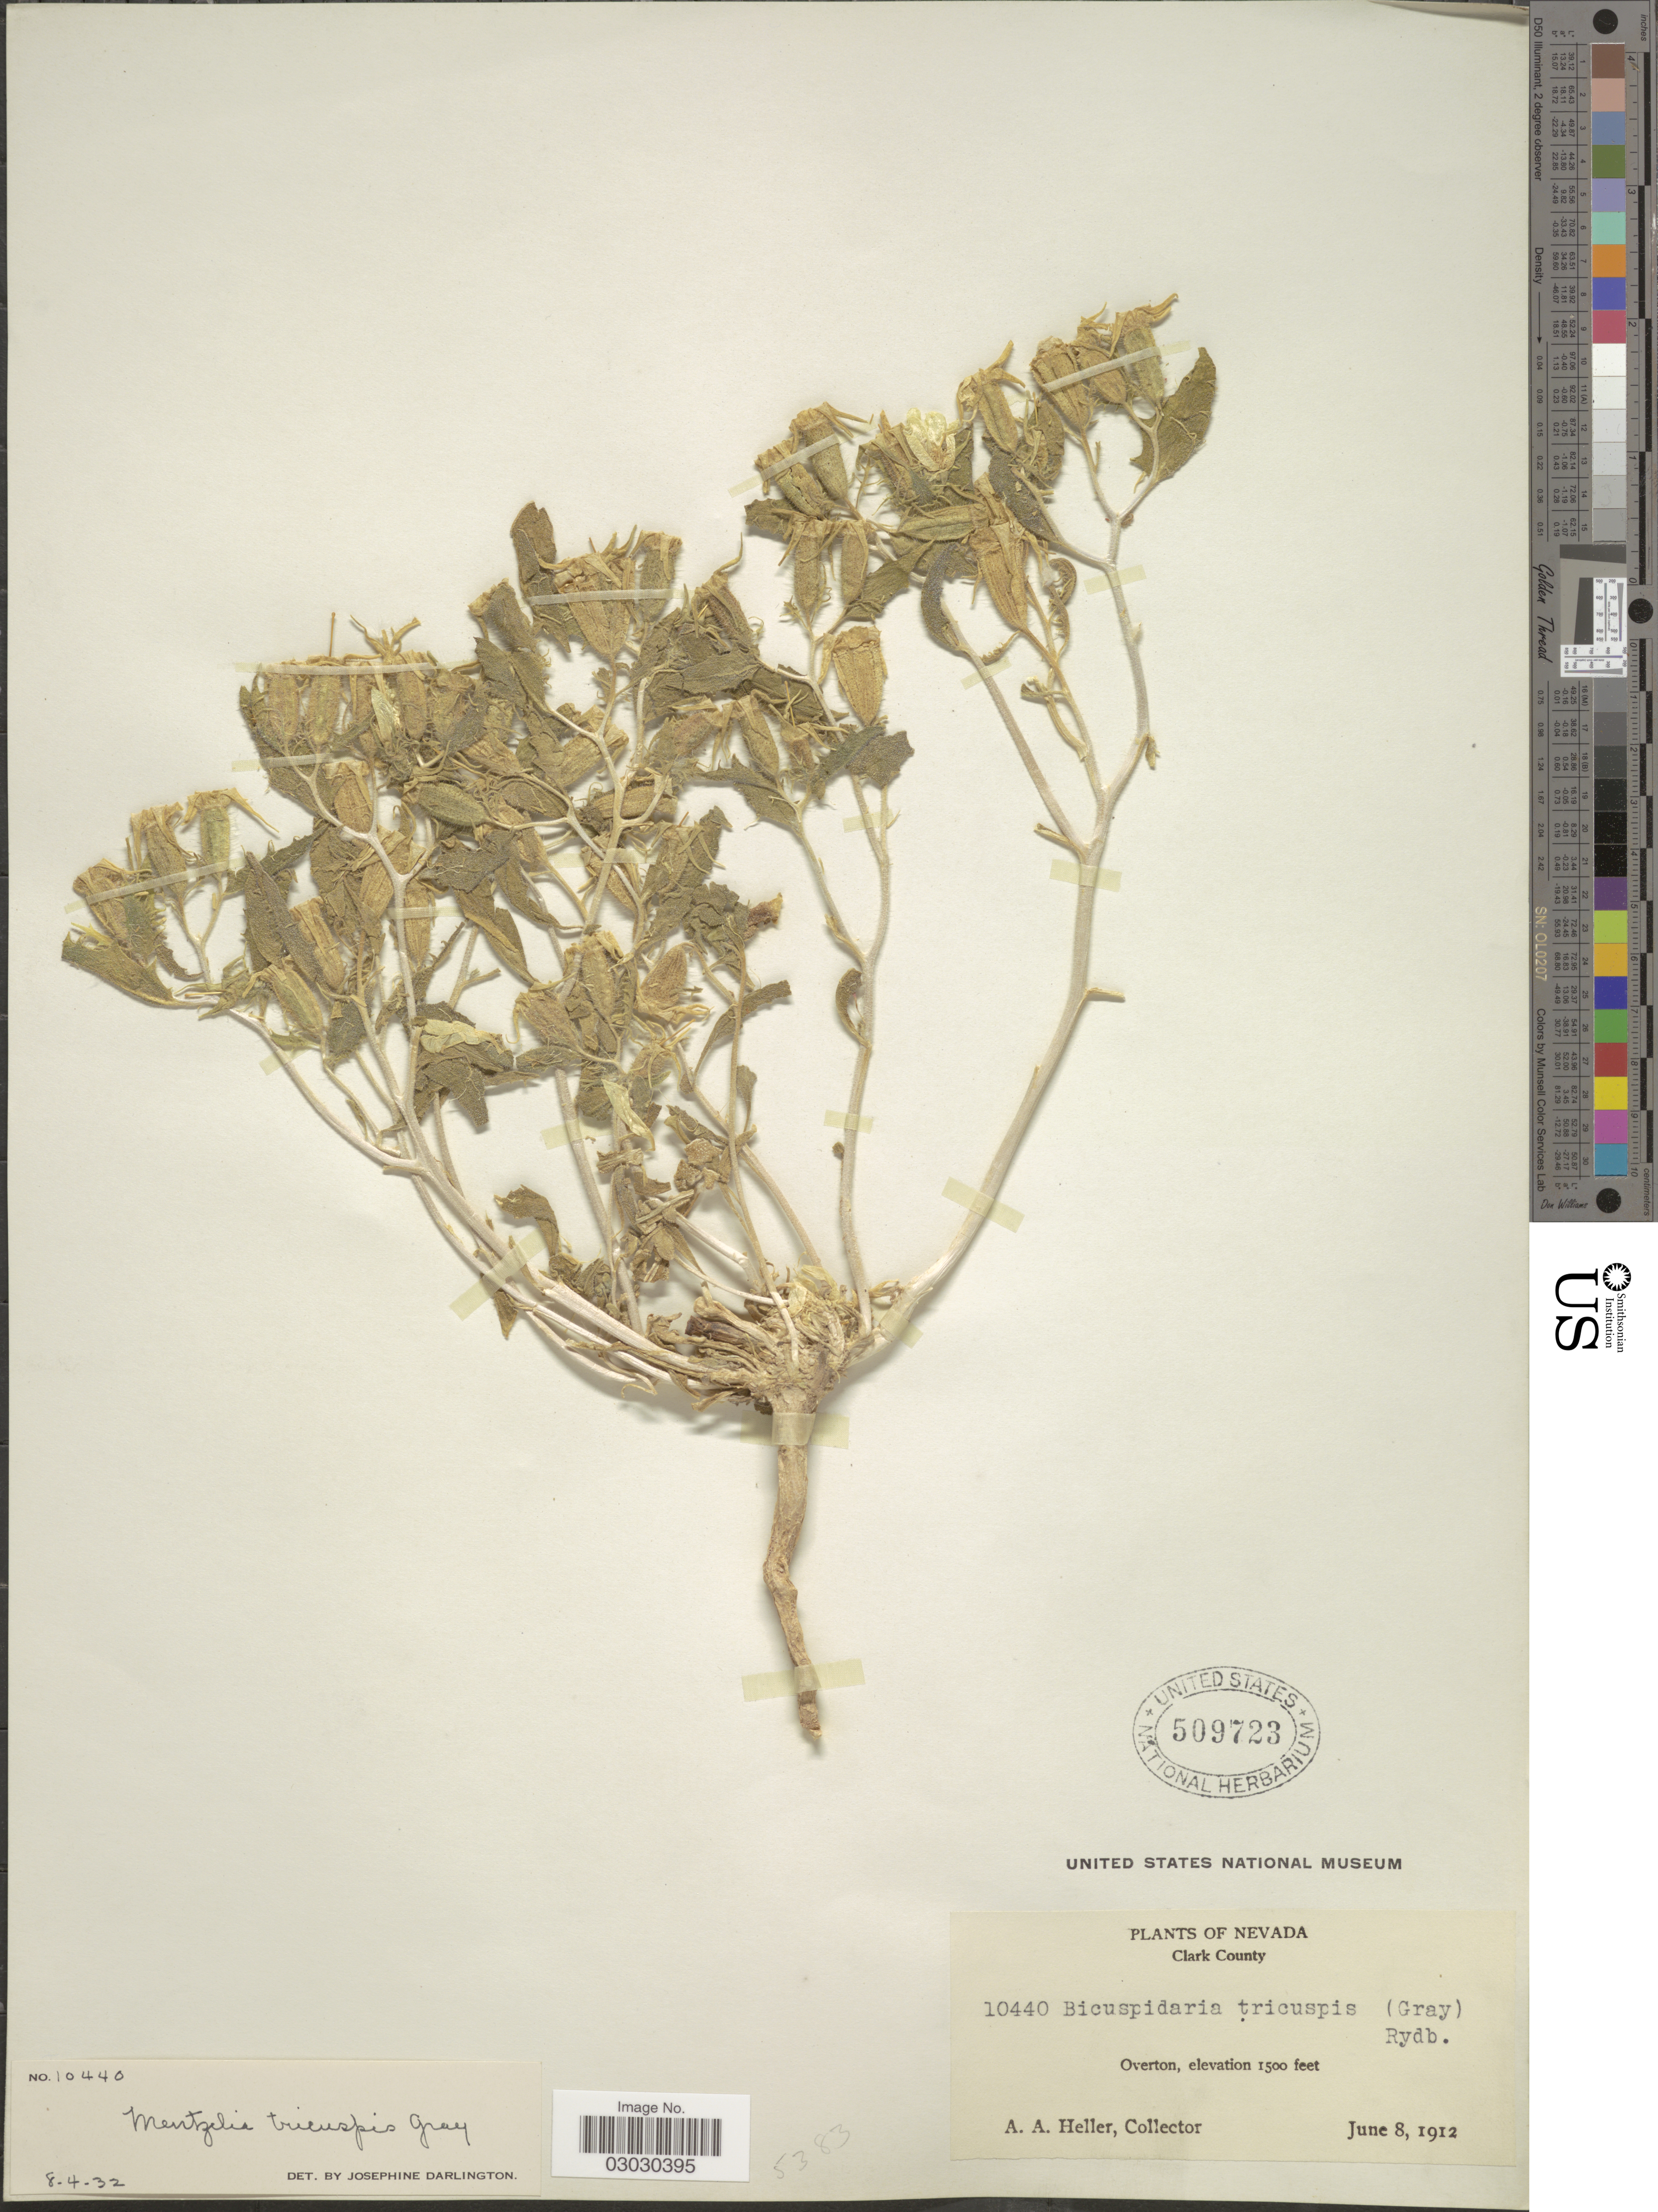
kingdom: Plantae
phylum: Tracheophyta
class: Magnoliopsida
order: Cornales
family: Loasaceae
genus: Mentzelia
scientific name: Mentzelia tricuspis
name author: A. Gray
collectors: A. A. Heller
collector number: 10440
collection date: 1912-06-08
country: United States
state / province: Nevada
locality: Clark County. Overton.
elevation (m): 457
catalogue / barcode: US 509723